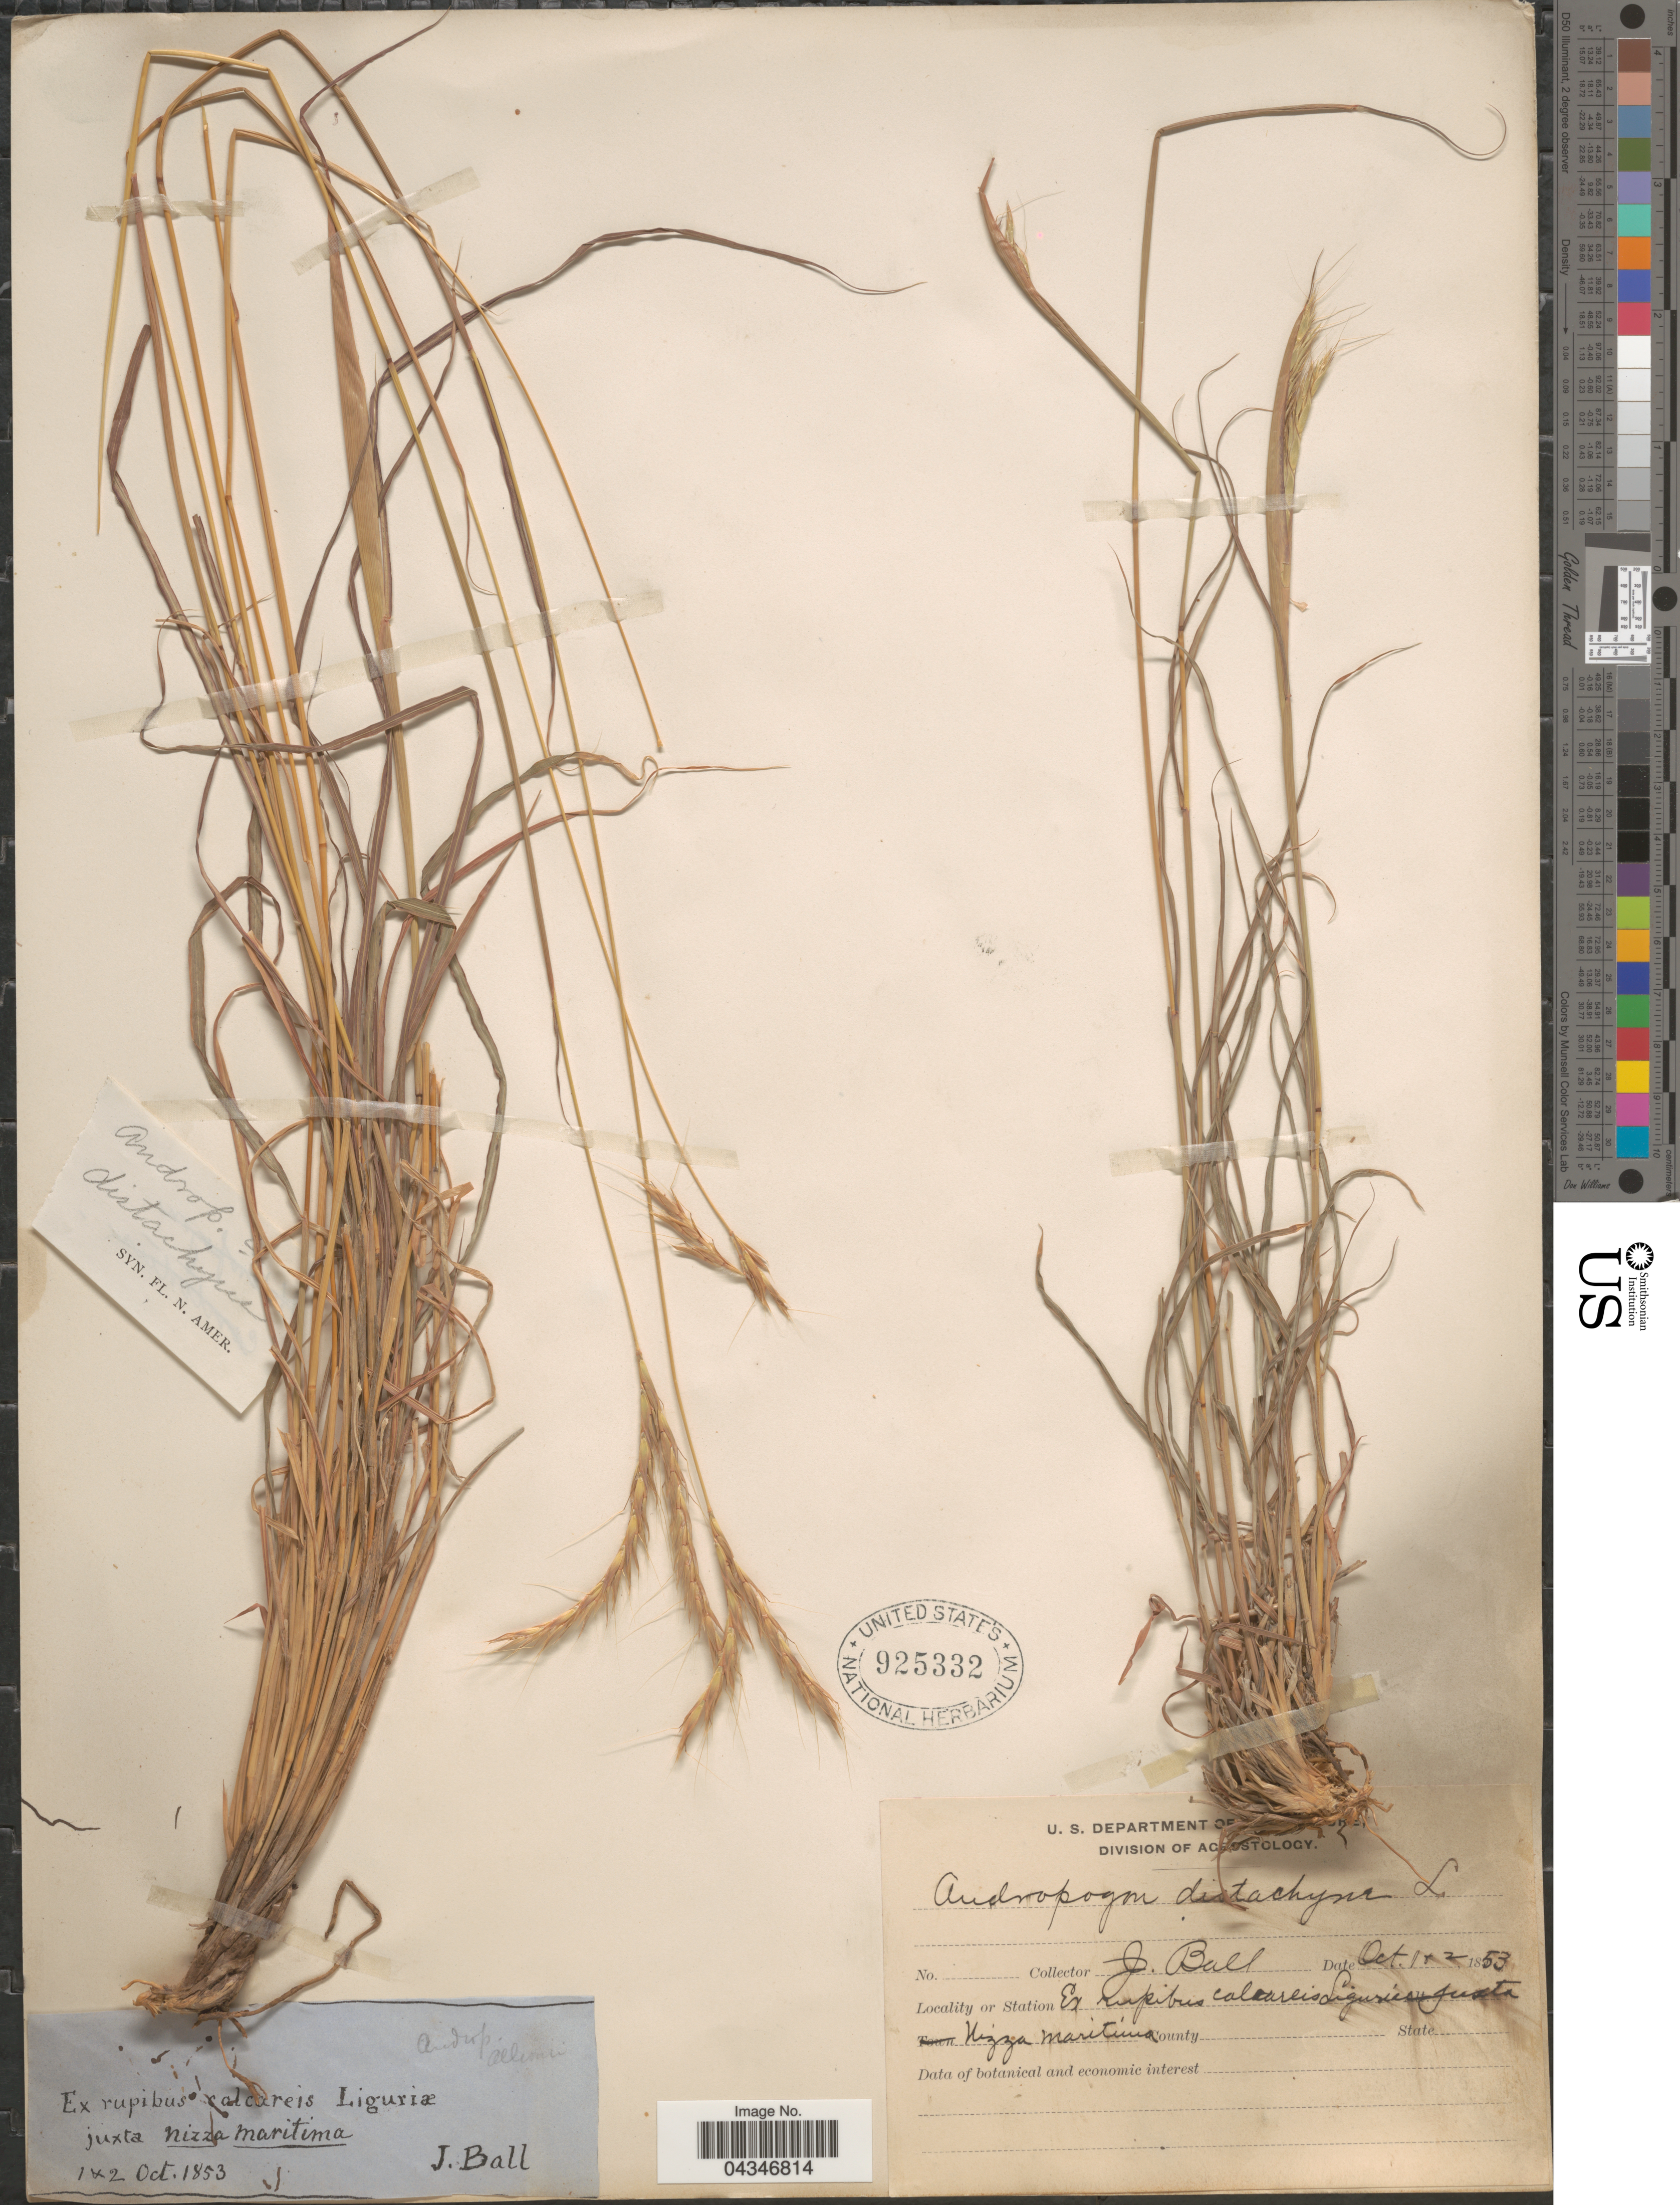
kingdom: Plantae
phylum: Tracheophyta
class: Liliopsida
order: Poales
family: Poaceae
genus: Andropogon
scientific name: Andropogon distachyos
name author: L.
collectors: J. Ball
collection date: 1853-10-01/1853-10-02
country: Italy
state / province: Liguria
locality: Ex rupibus calcareis Liguriæ juxta Nizza Maritima.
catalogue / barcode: US 925332